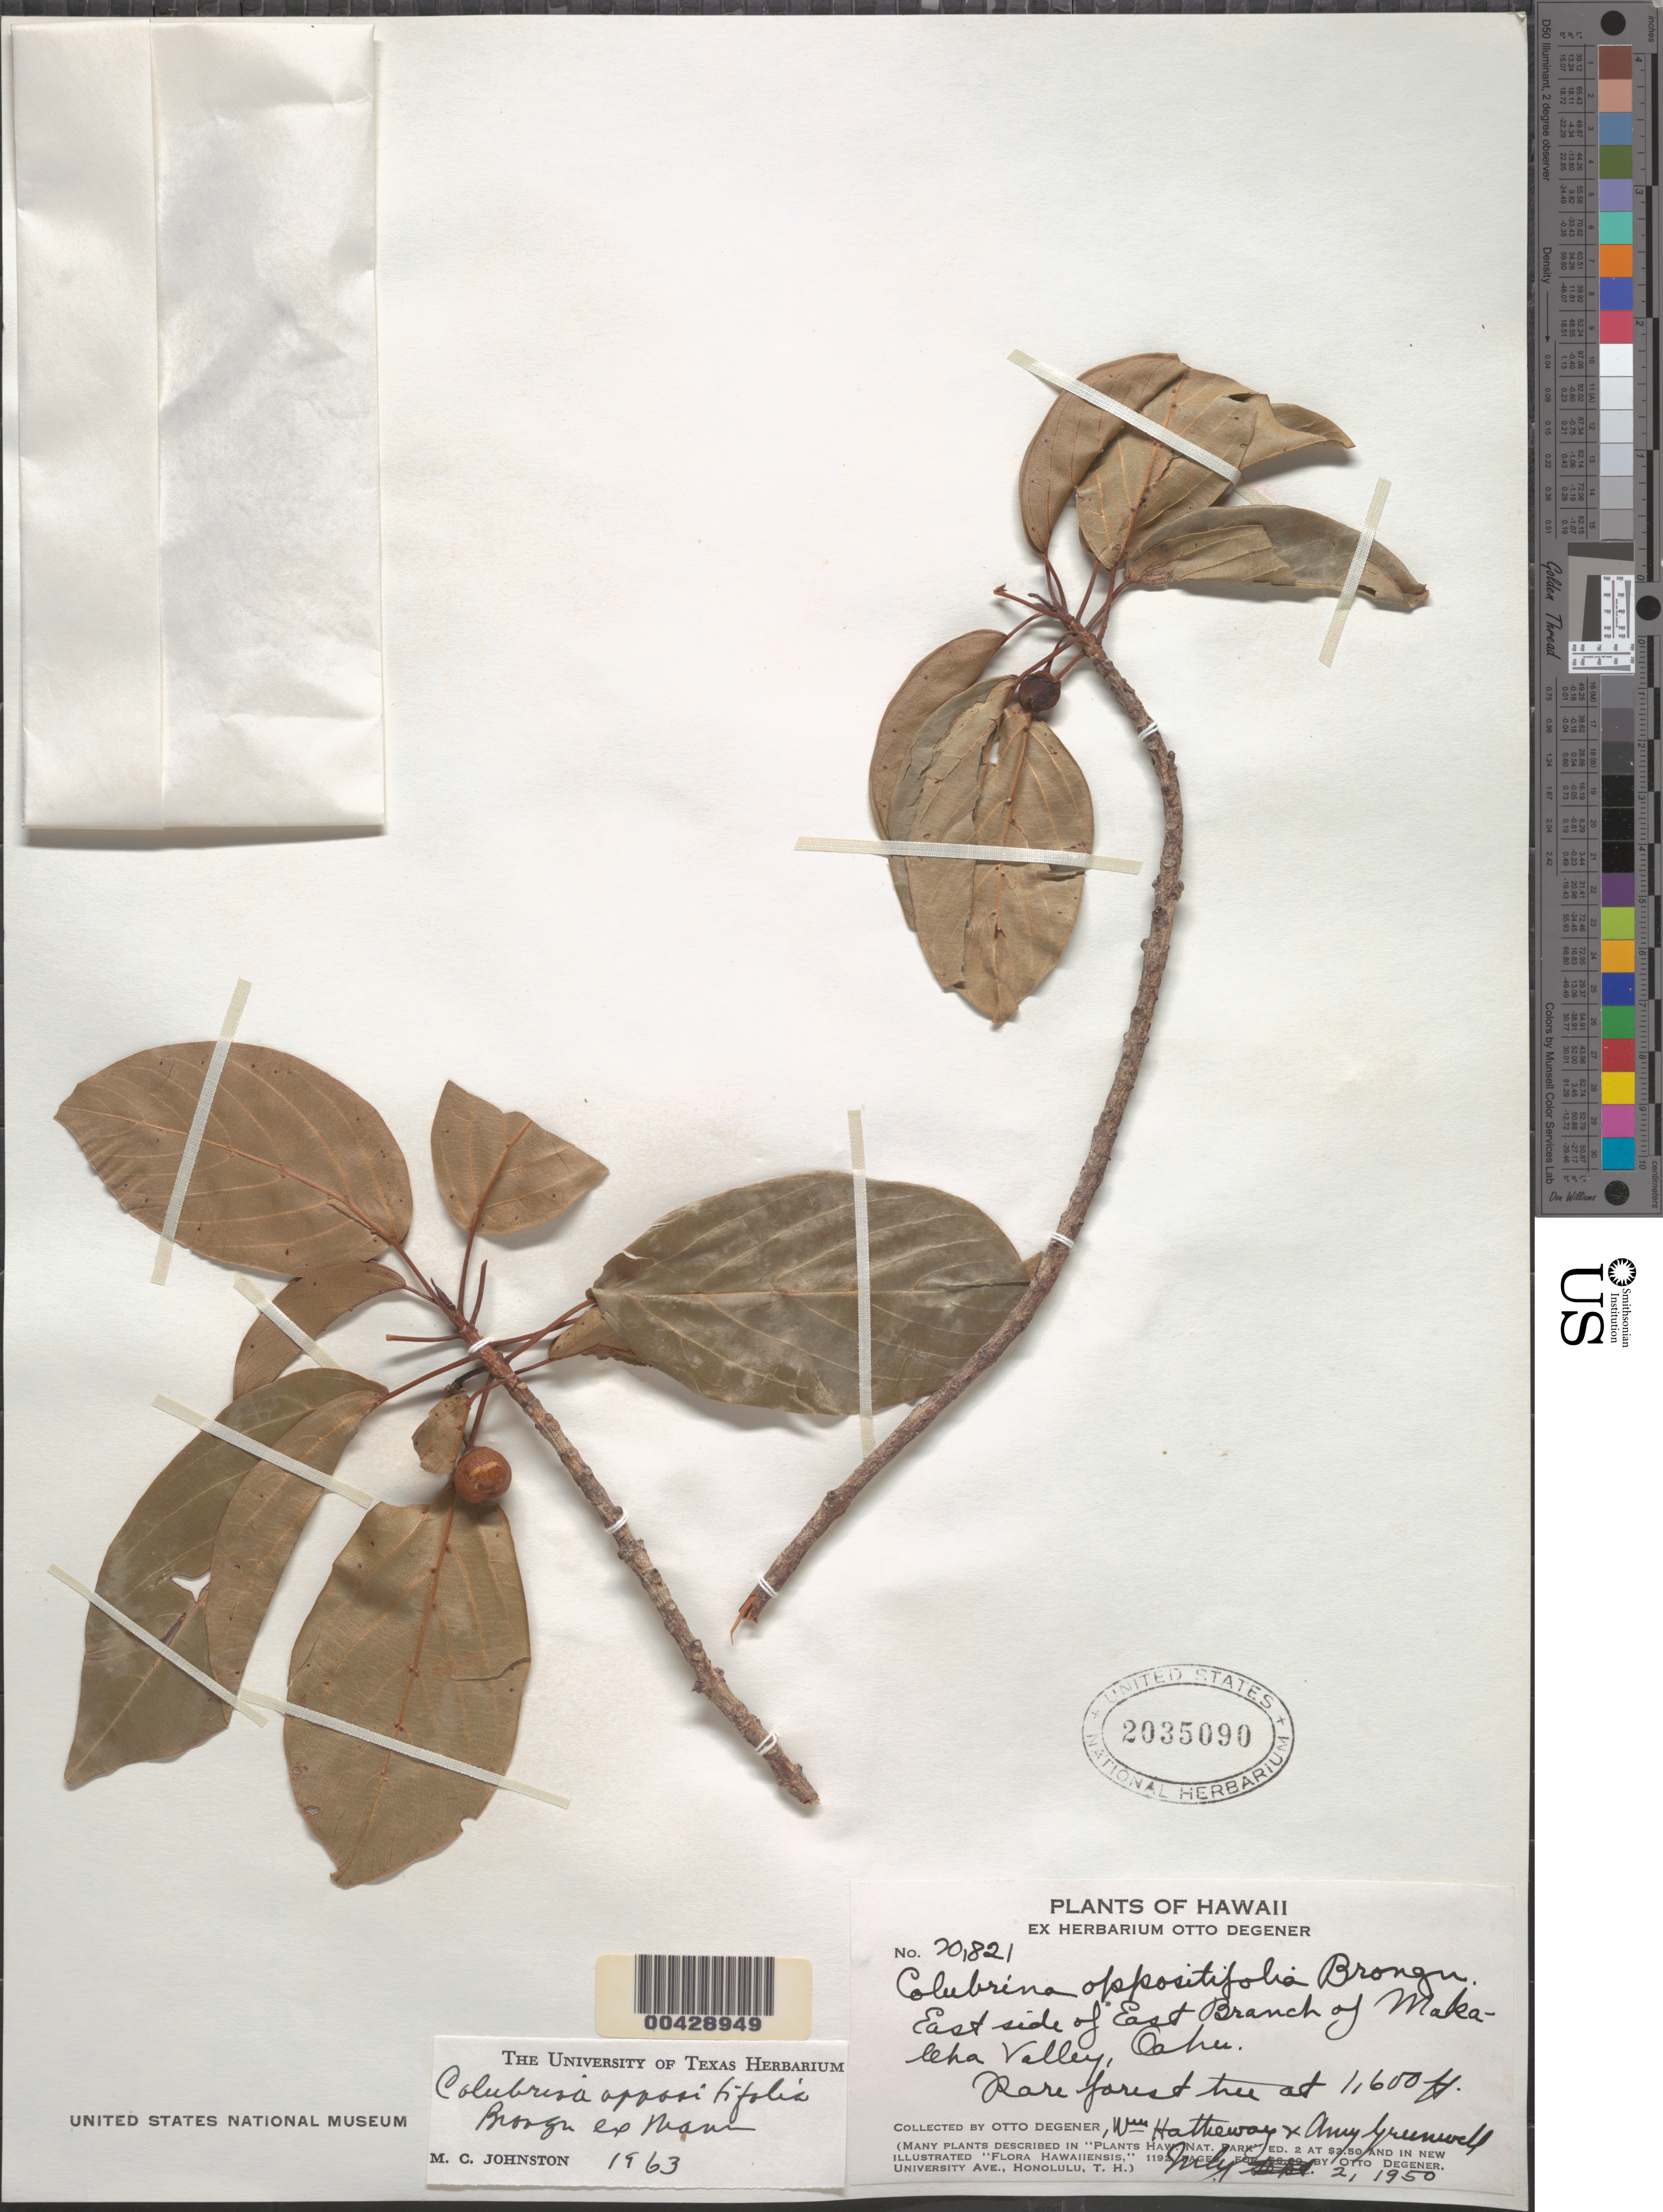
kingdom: Plantae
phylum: Tracheophyta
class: Magnoliopsida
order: Rosales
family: Rhamnaceae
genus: Colubrina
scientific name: Colubrina oppositifolia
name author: Brongn. ex H. Mann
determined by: Johnston, Marshall C.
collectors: O. Degener, W. Hatheway & A. B. Greenwell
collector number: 20821?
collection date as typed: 2 Jul 1950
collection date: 1950-07-02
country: United States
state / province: Hawaii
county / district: Honolulu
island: Oahu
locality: East side of East Branch of Makaleha Valley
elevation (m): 488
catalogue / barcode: US 2035090